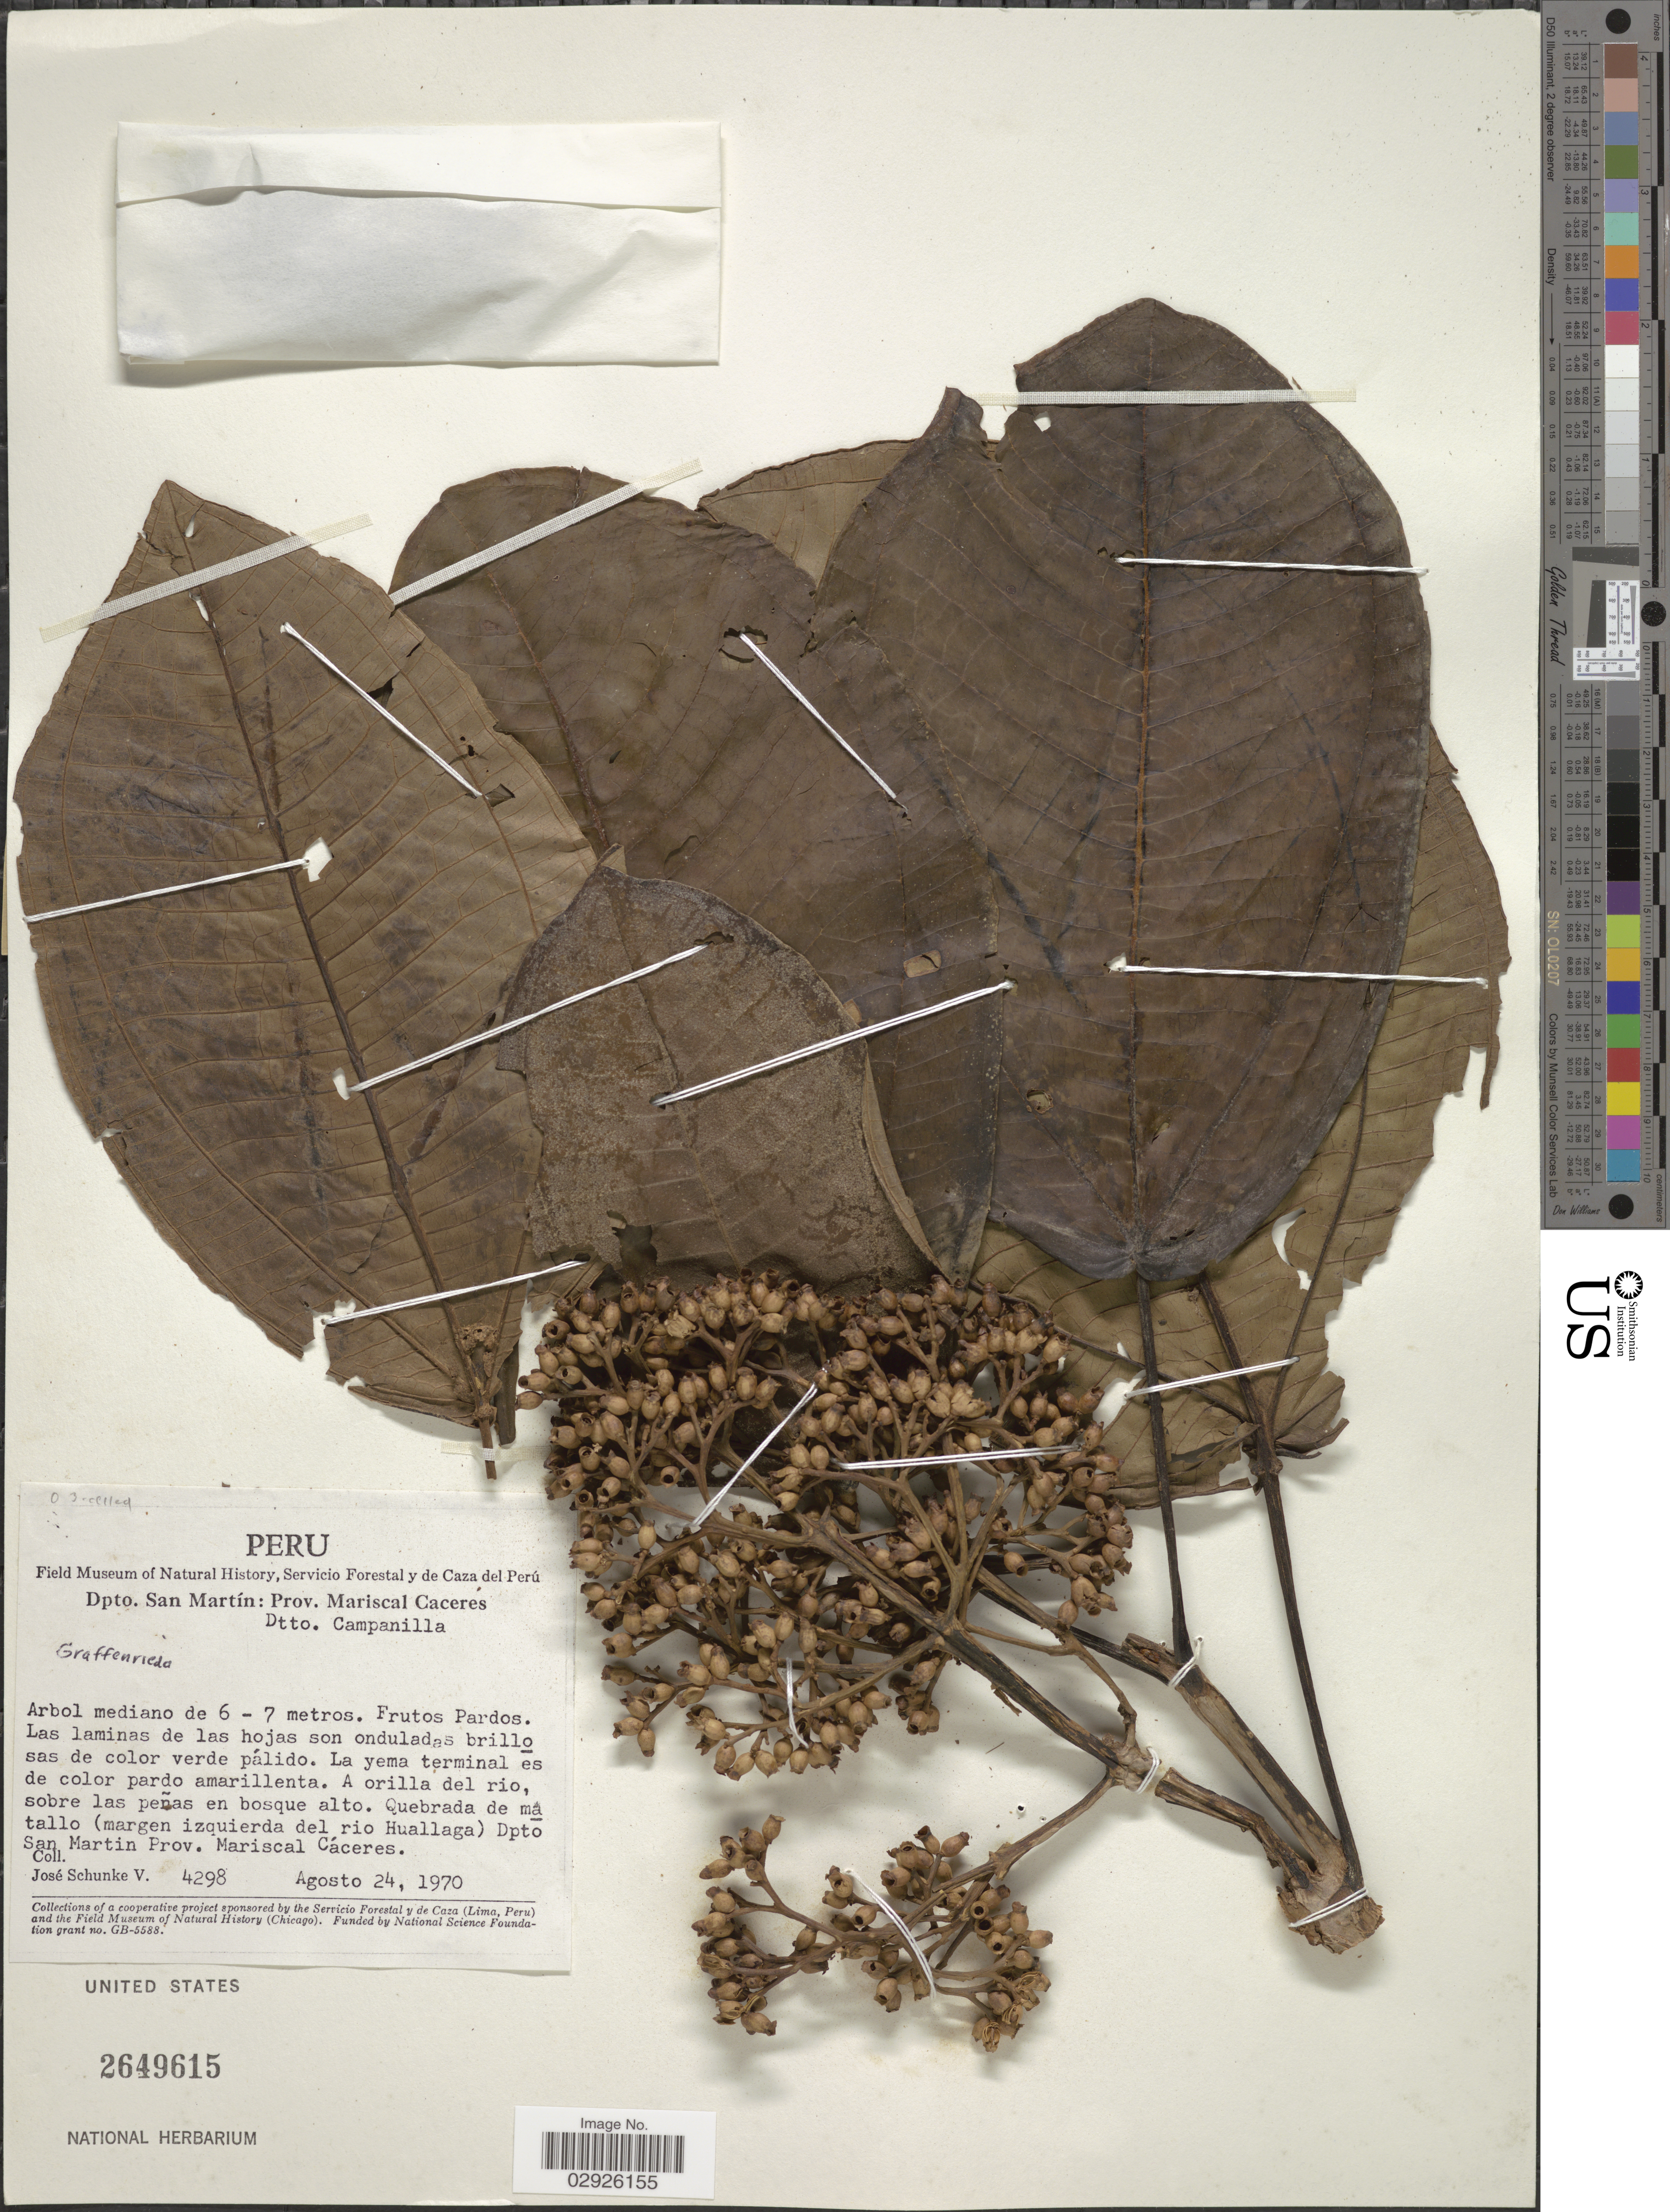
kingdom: Plantae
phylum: Tracheophyta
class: Magnoliopsida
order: Myrtales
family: Melastomataceae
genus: Graffenrieda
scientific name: Graffenrieda sp.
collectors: J. Schunke Vigo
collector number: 4298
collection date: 1970-08-24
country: Peru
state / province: San Martín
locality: Dpto. San Martín: Prov. Mariscal Caceres. Dtto. Campanilla. Quebrada de matallo (margen izquierda del rio Huallaga) Dpto San Martin Prov. Mariscal Cáceres.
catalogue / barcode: US 2649615